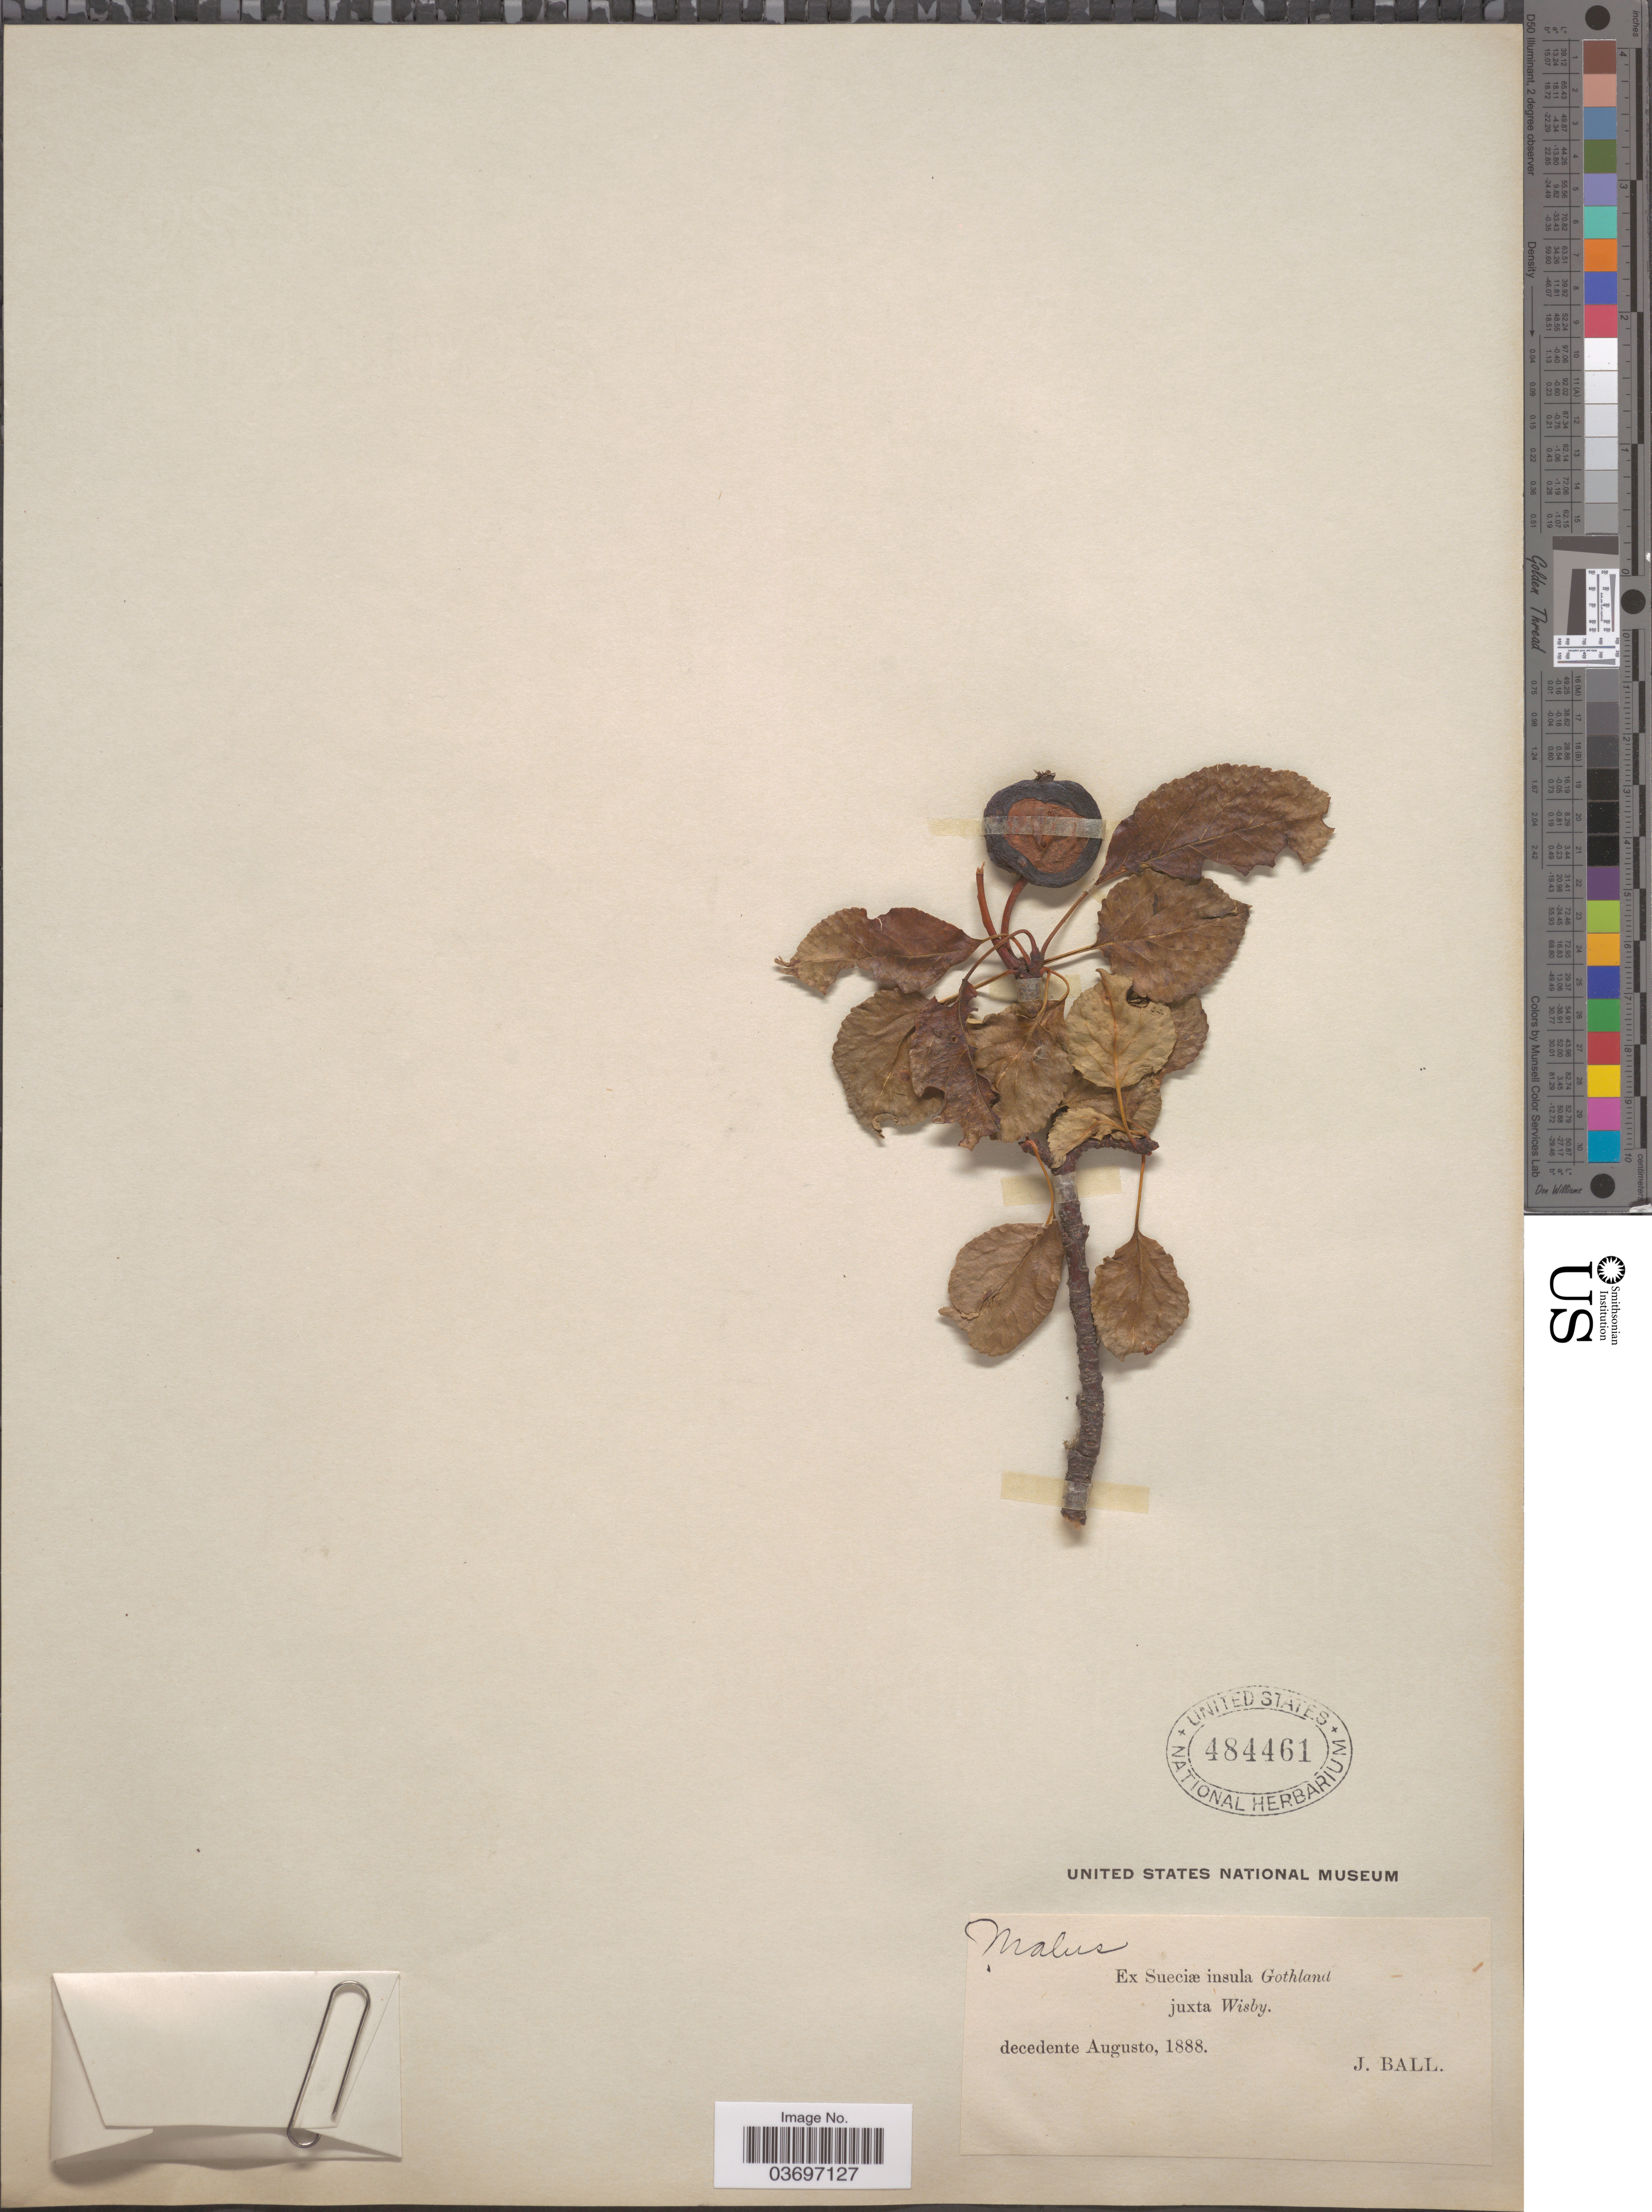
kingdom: Plantae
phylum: Tracheophyta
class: Magnoliopsida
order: Rosales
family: Rosaceae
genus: Malus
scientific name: Malus sp.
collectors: J. Ball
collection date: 1888-08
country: Sweden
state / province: Gotland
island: Gotland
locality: Ex Sueciæ insula Gothland juxta Wisby.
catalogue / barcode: US 484461